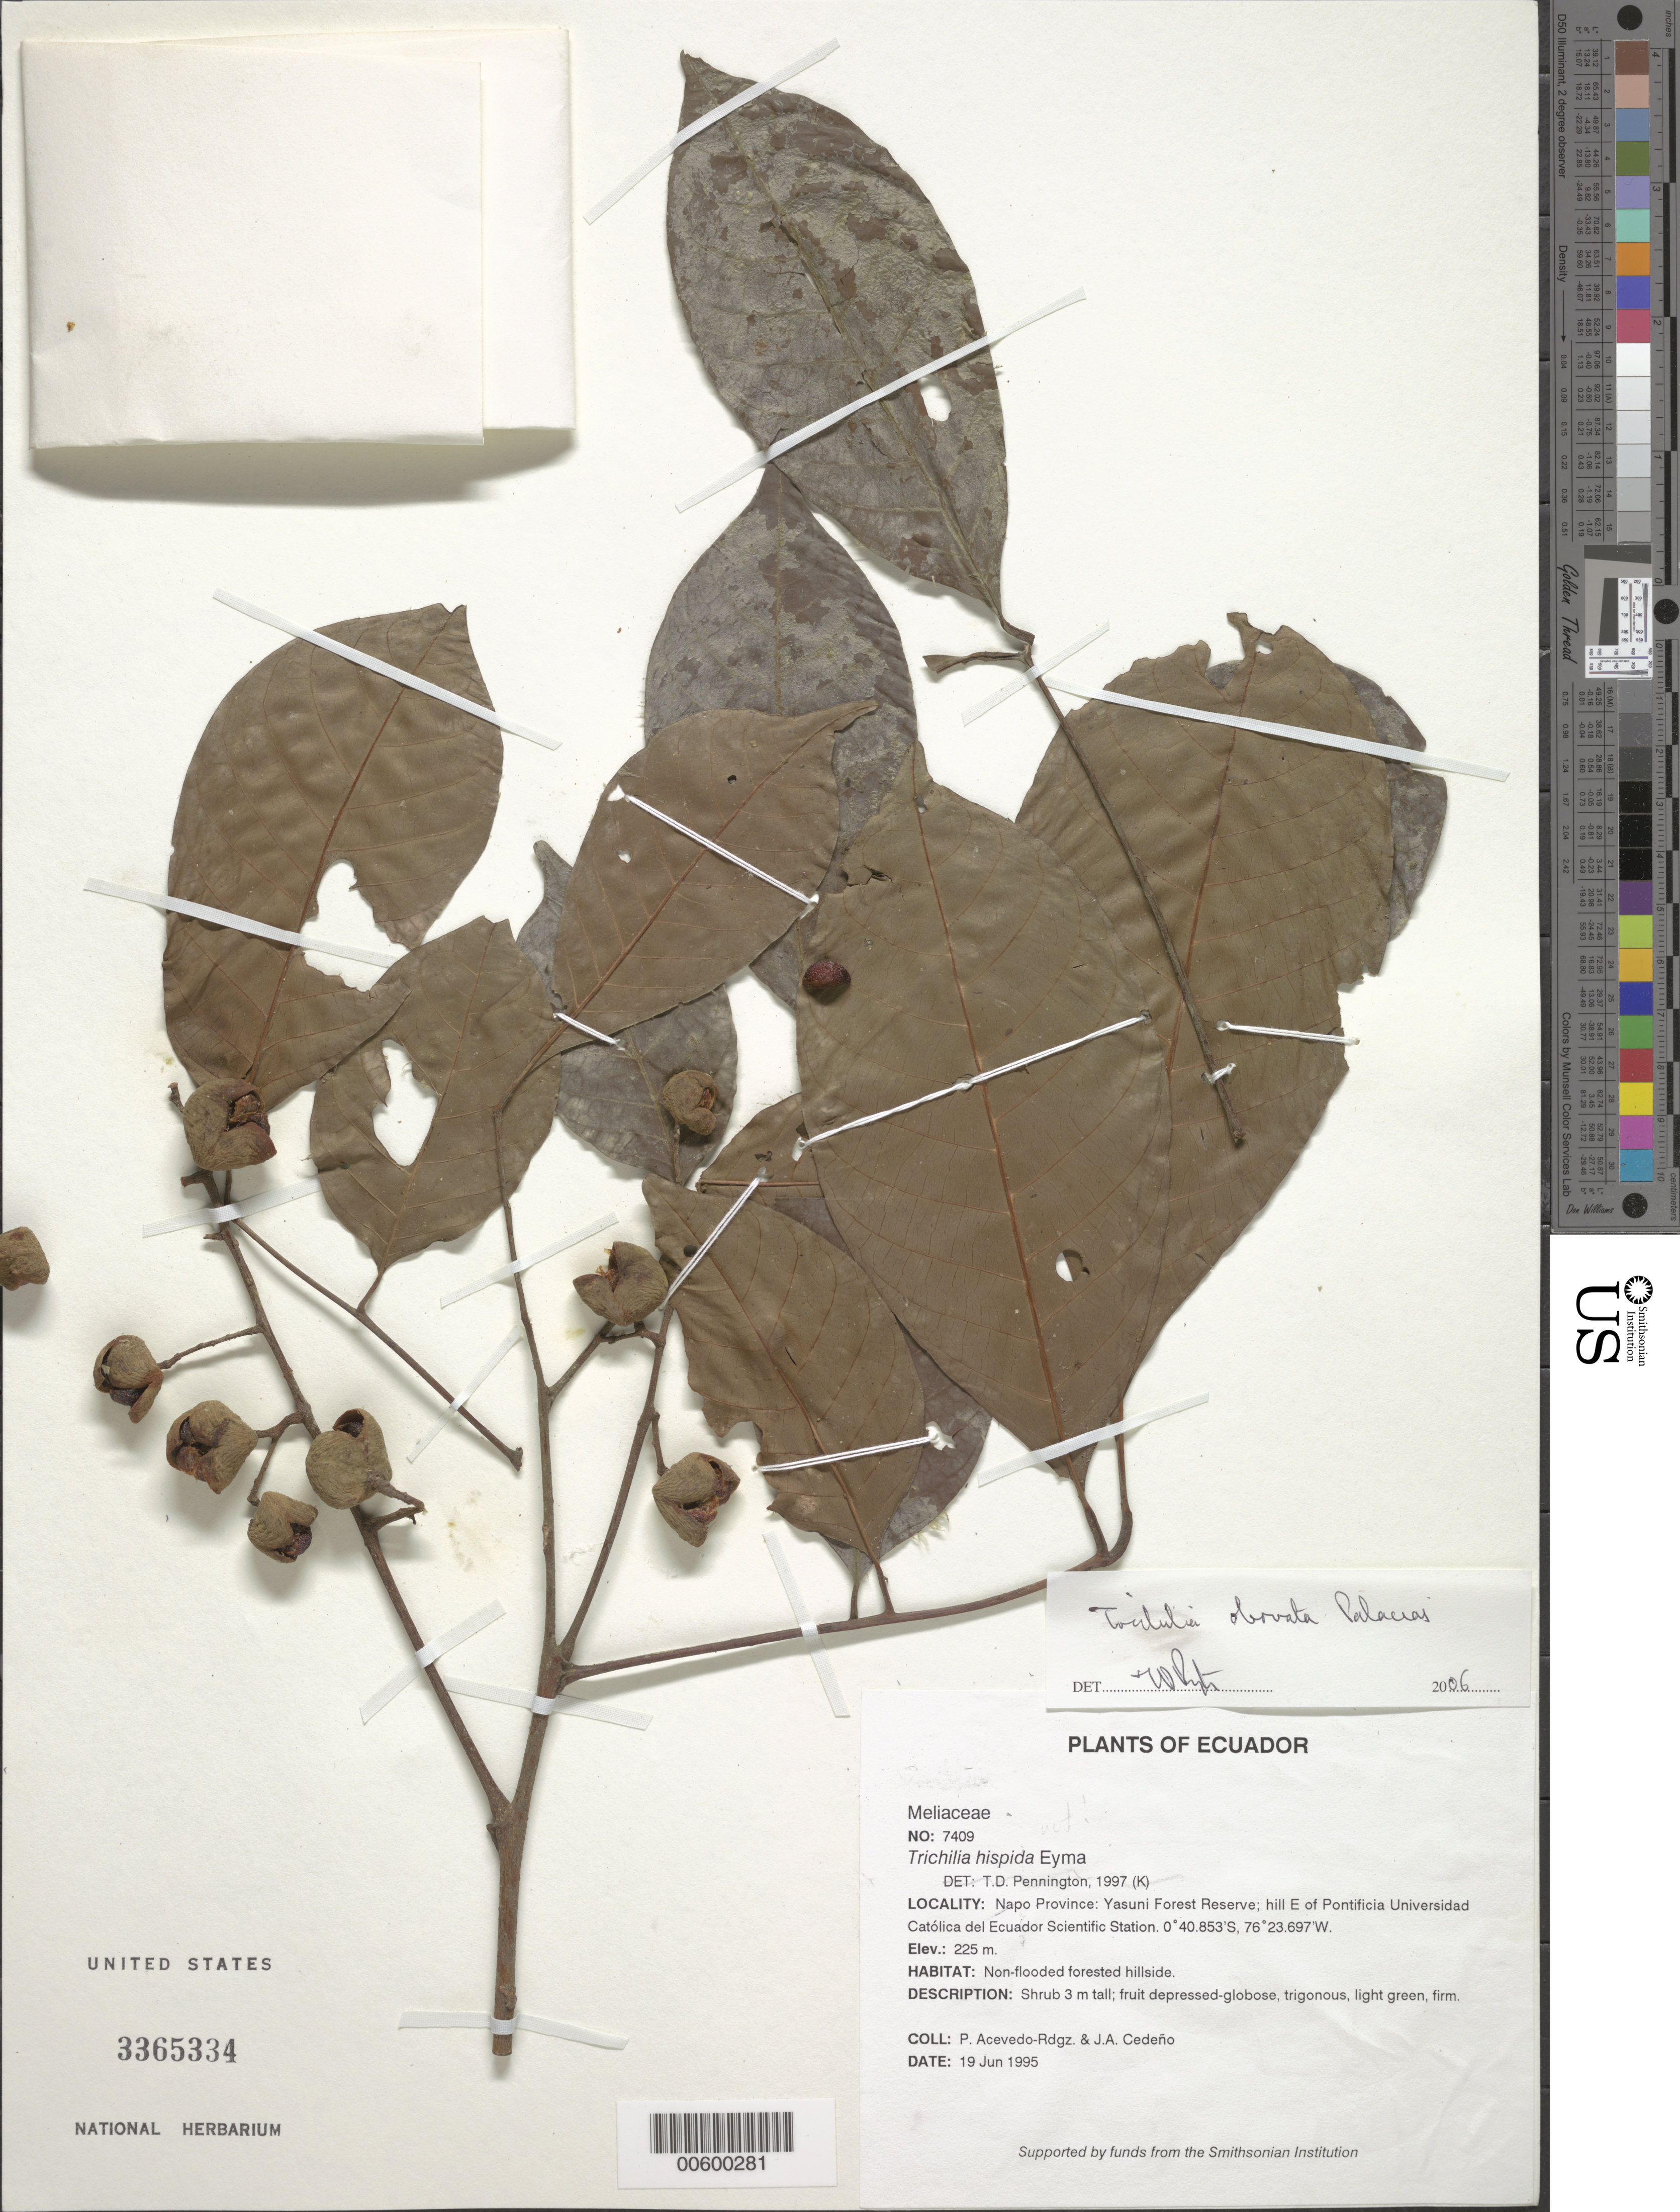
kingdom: Plantae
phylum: Tracheophyta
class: Magnoliopsida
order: Sapindales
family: Meliaceae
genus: Trichilia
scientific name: Trichilia obovata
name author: W. Palacios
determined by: Pennington, T. D., (K)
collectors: P. Acevedo-Rodr. & J. A. Cedeño M.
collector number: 7409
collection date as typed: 19 Jun 1995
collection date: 1995-06-19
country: Ecuador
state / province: Napo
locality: Napo Province: Yasuni Forest Reserve; hill E of Pontificia Universidad Católica del Ecuador Scientific Station.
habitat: Non-flooded forested hillside.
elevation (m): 225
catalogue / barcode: US 3365334